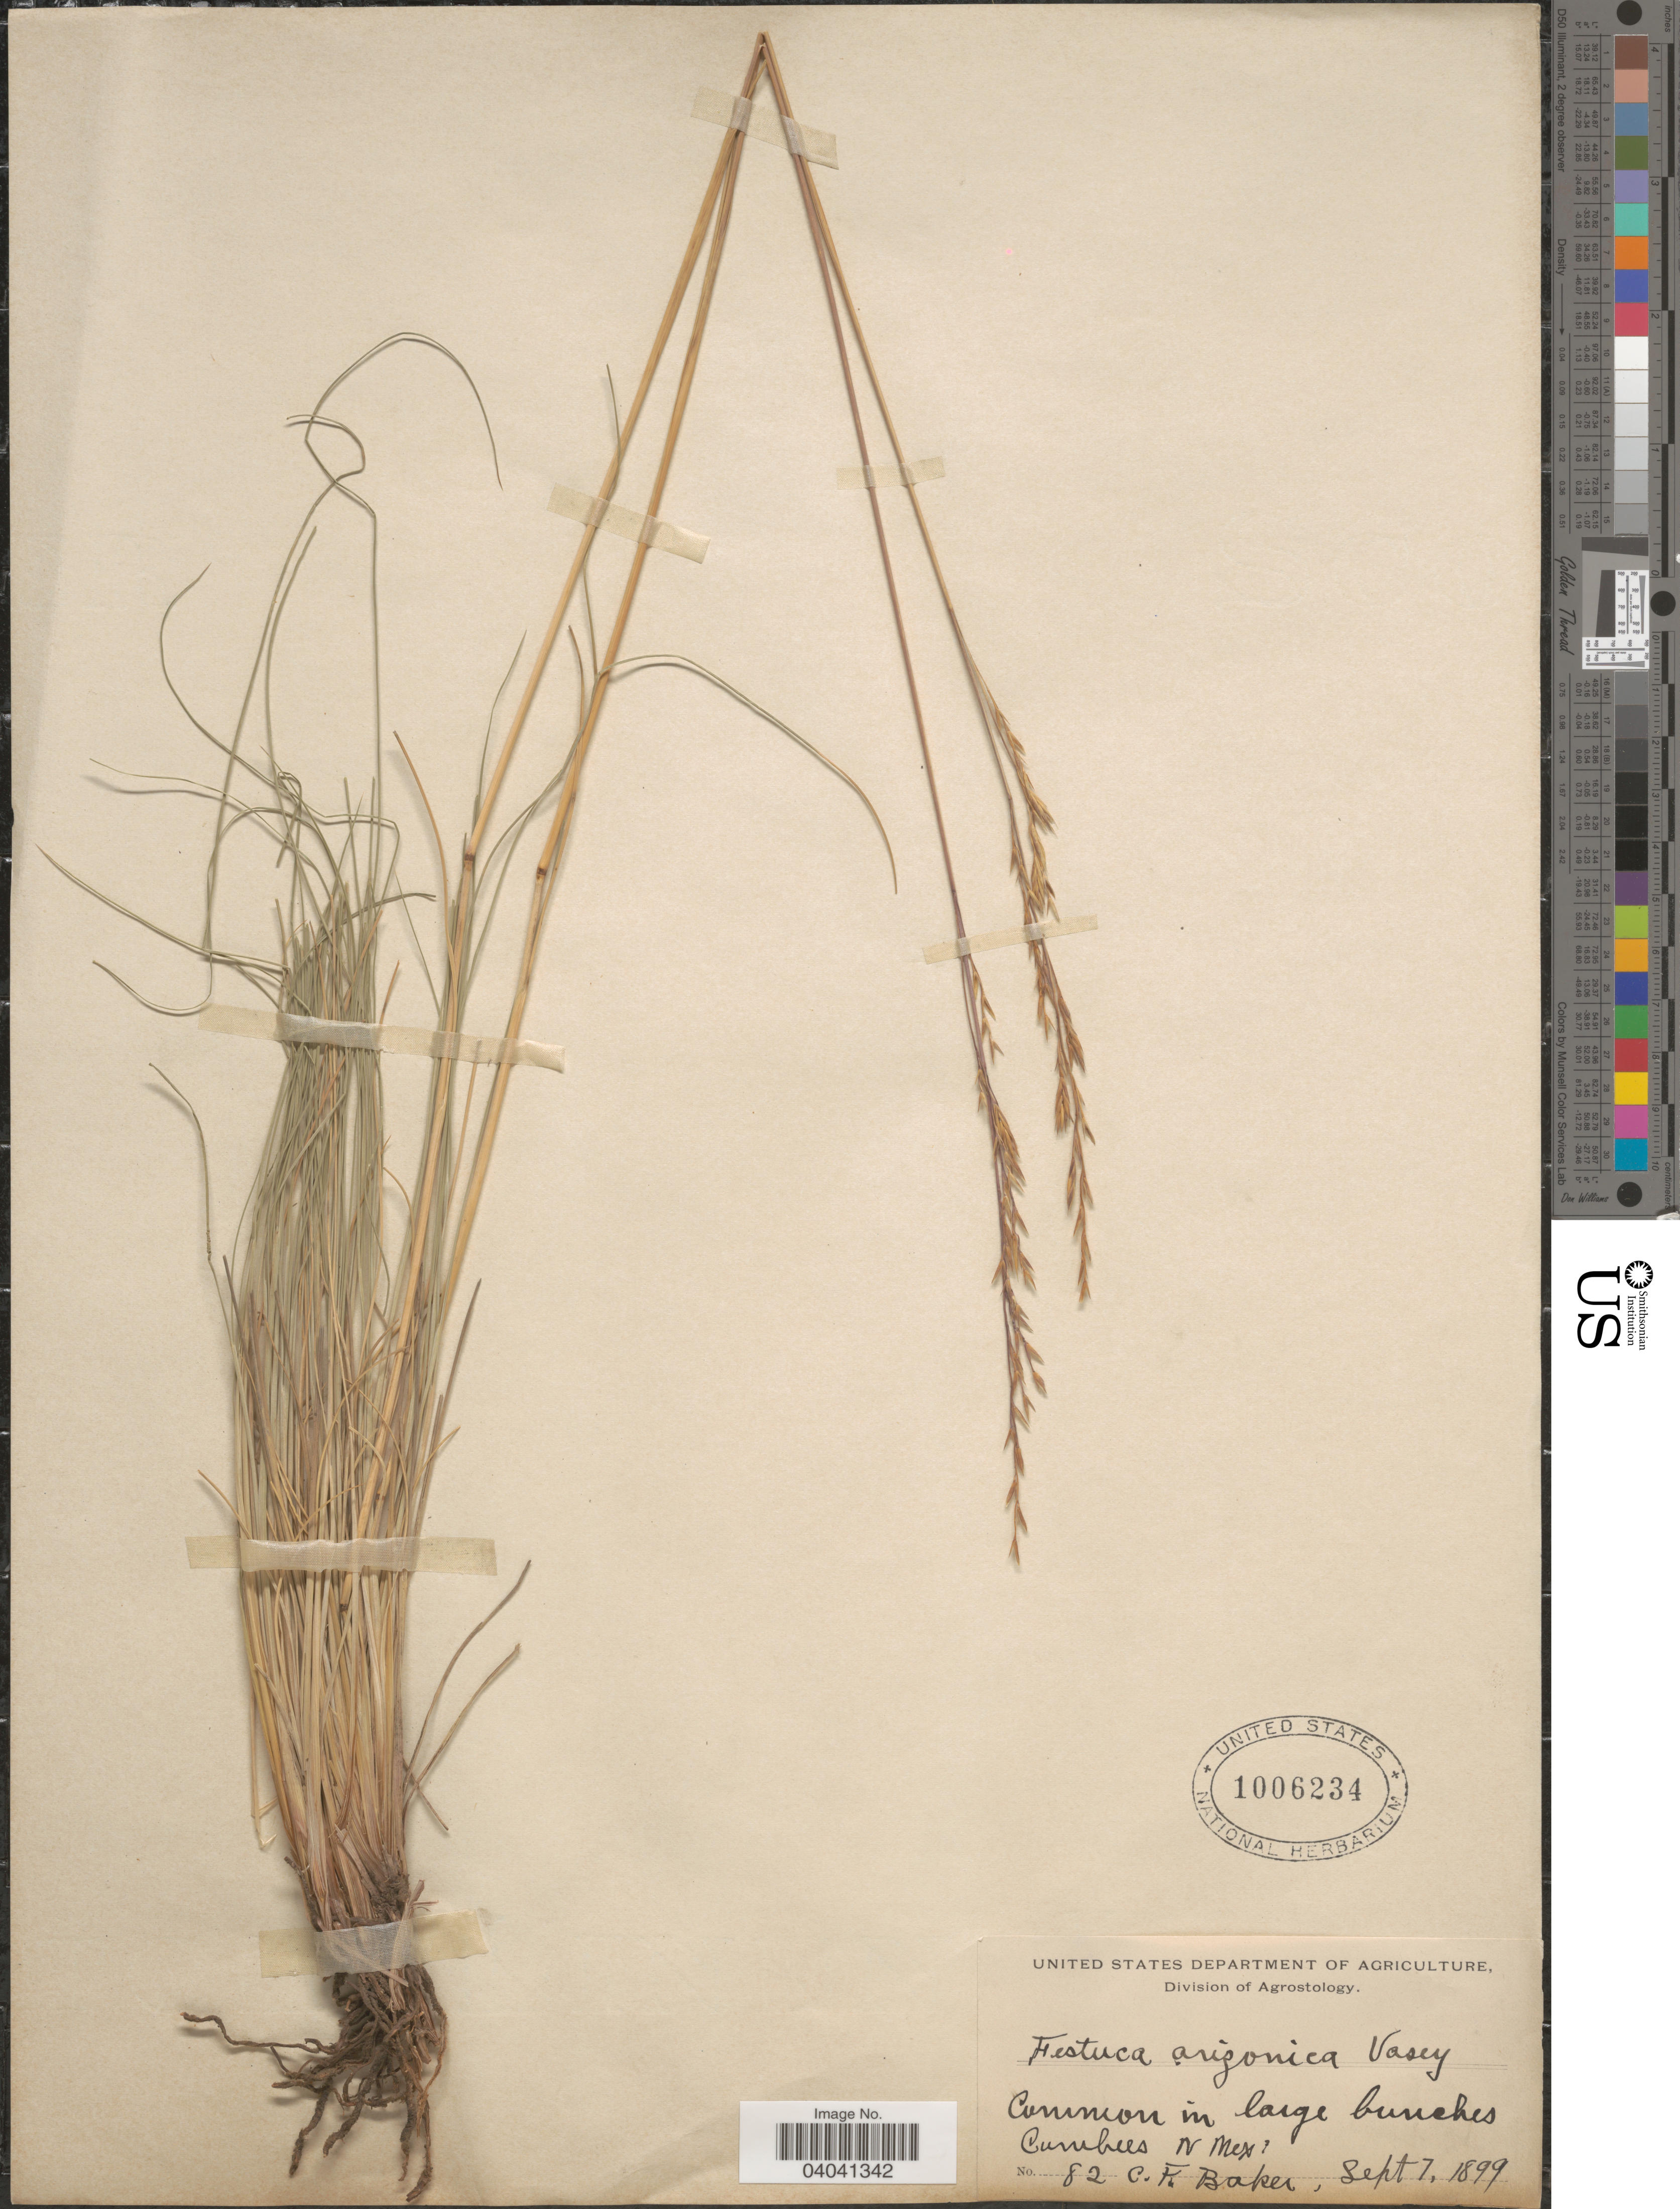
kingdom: Plantae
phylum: Tracheophyta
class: Liliopsida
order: Poales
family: Poaceae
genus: Festuca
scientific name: Festuca arizonica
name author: Vasey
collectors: C. F. Baker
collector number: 82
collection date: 1899-09-07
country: United States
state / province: New Mexico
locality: Cumbees.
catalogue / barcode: US 1006234